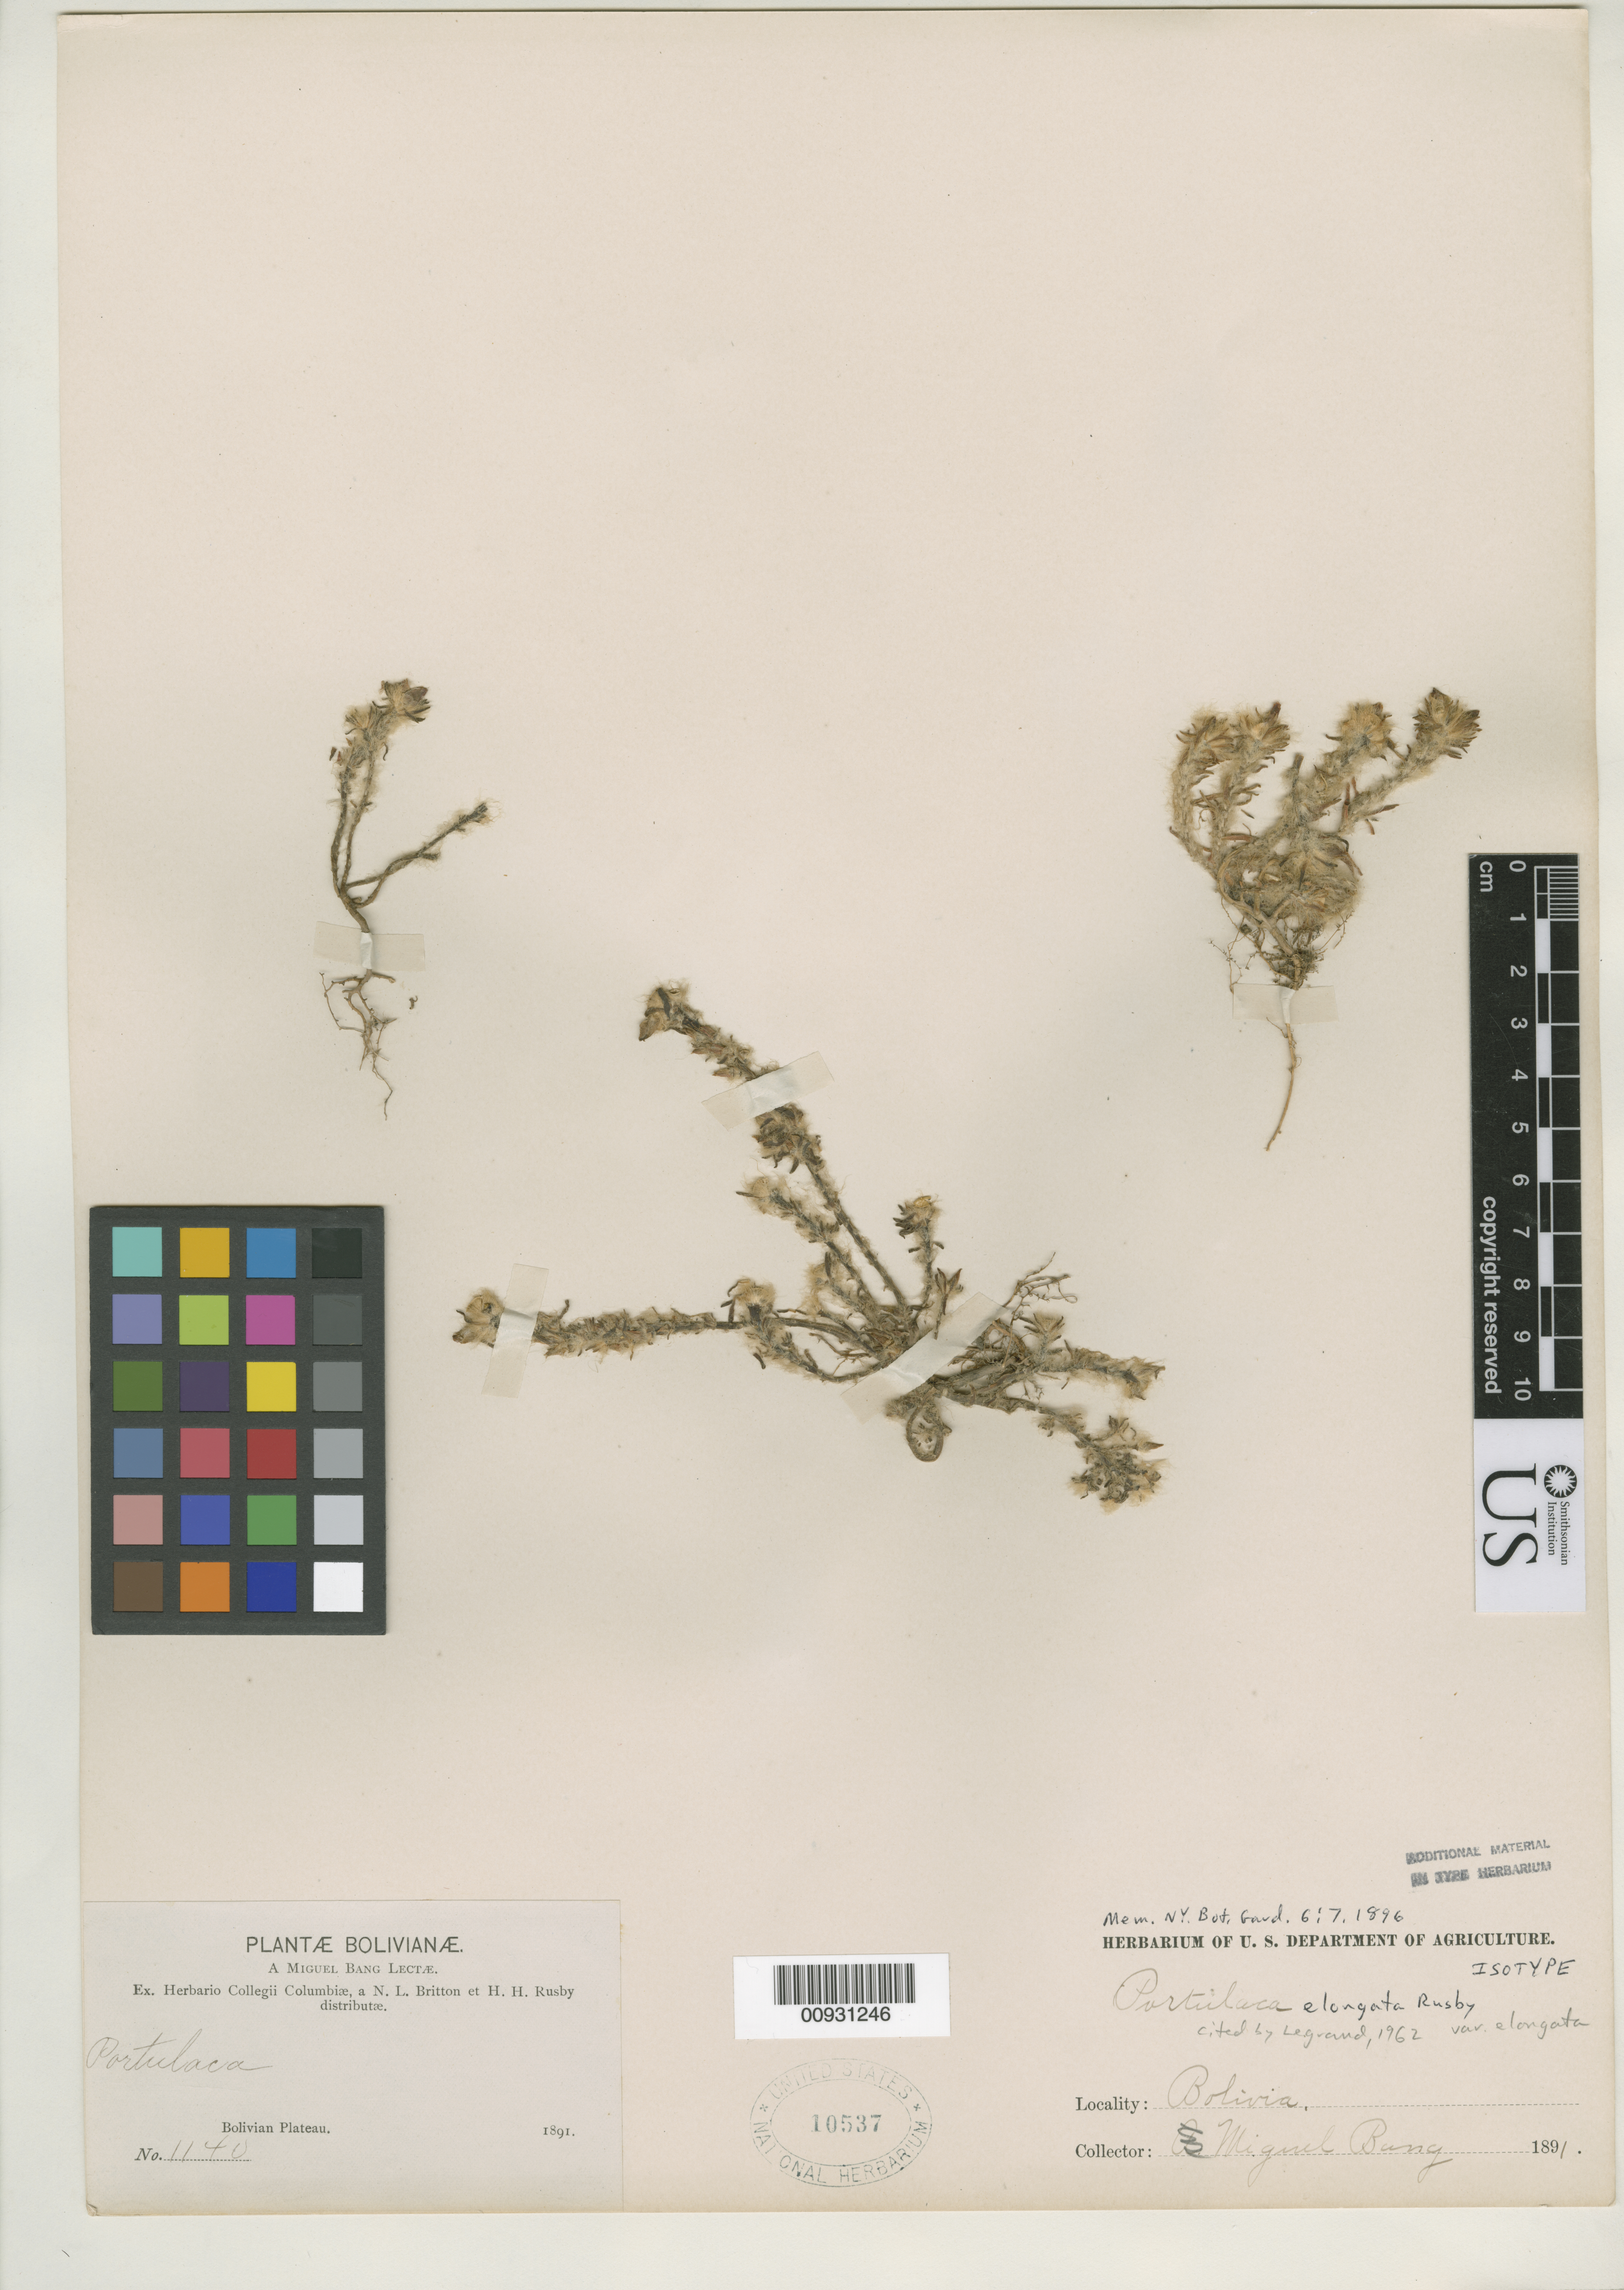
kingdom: Plantae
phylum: Tracheophyta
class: Magnoliopsida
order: Caryophyllales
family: Portulacaceae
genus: Portulaca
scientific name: Portulaca elongata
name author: Rusby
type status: Isotype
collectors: M. Bang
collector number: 1140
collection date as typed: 1891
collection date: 1891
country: Bolivia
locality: Bolivian Plateau.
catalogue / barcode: US 10537